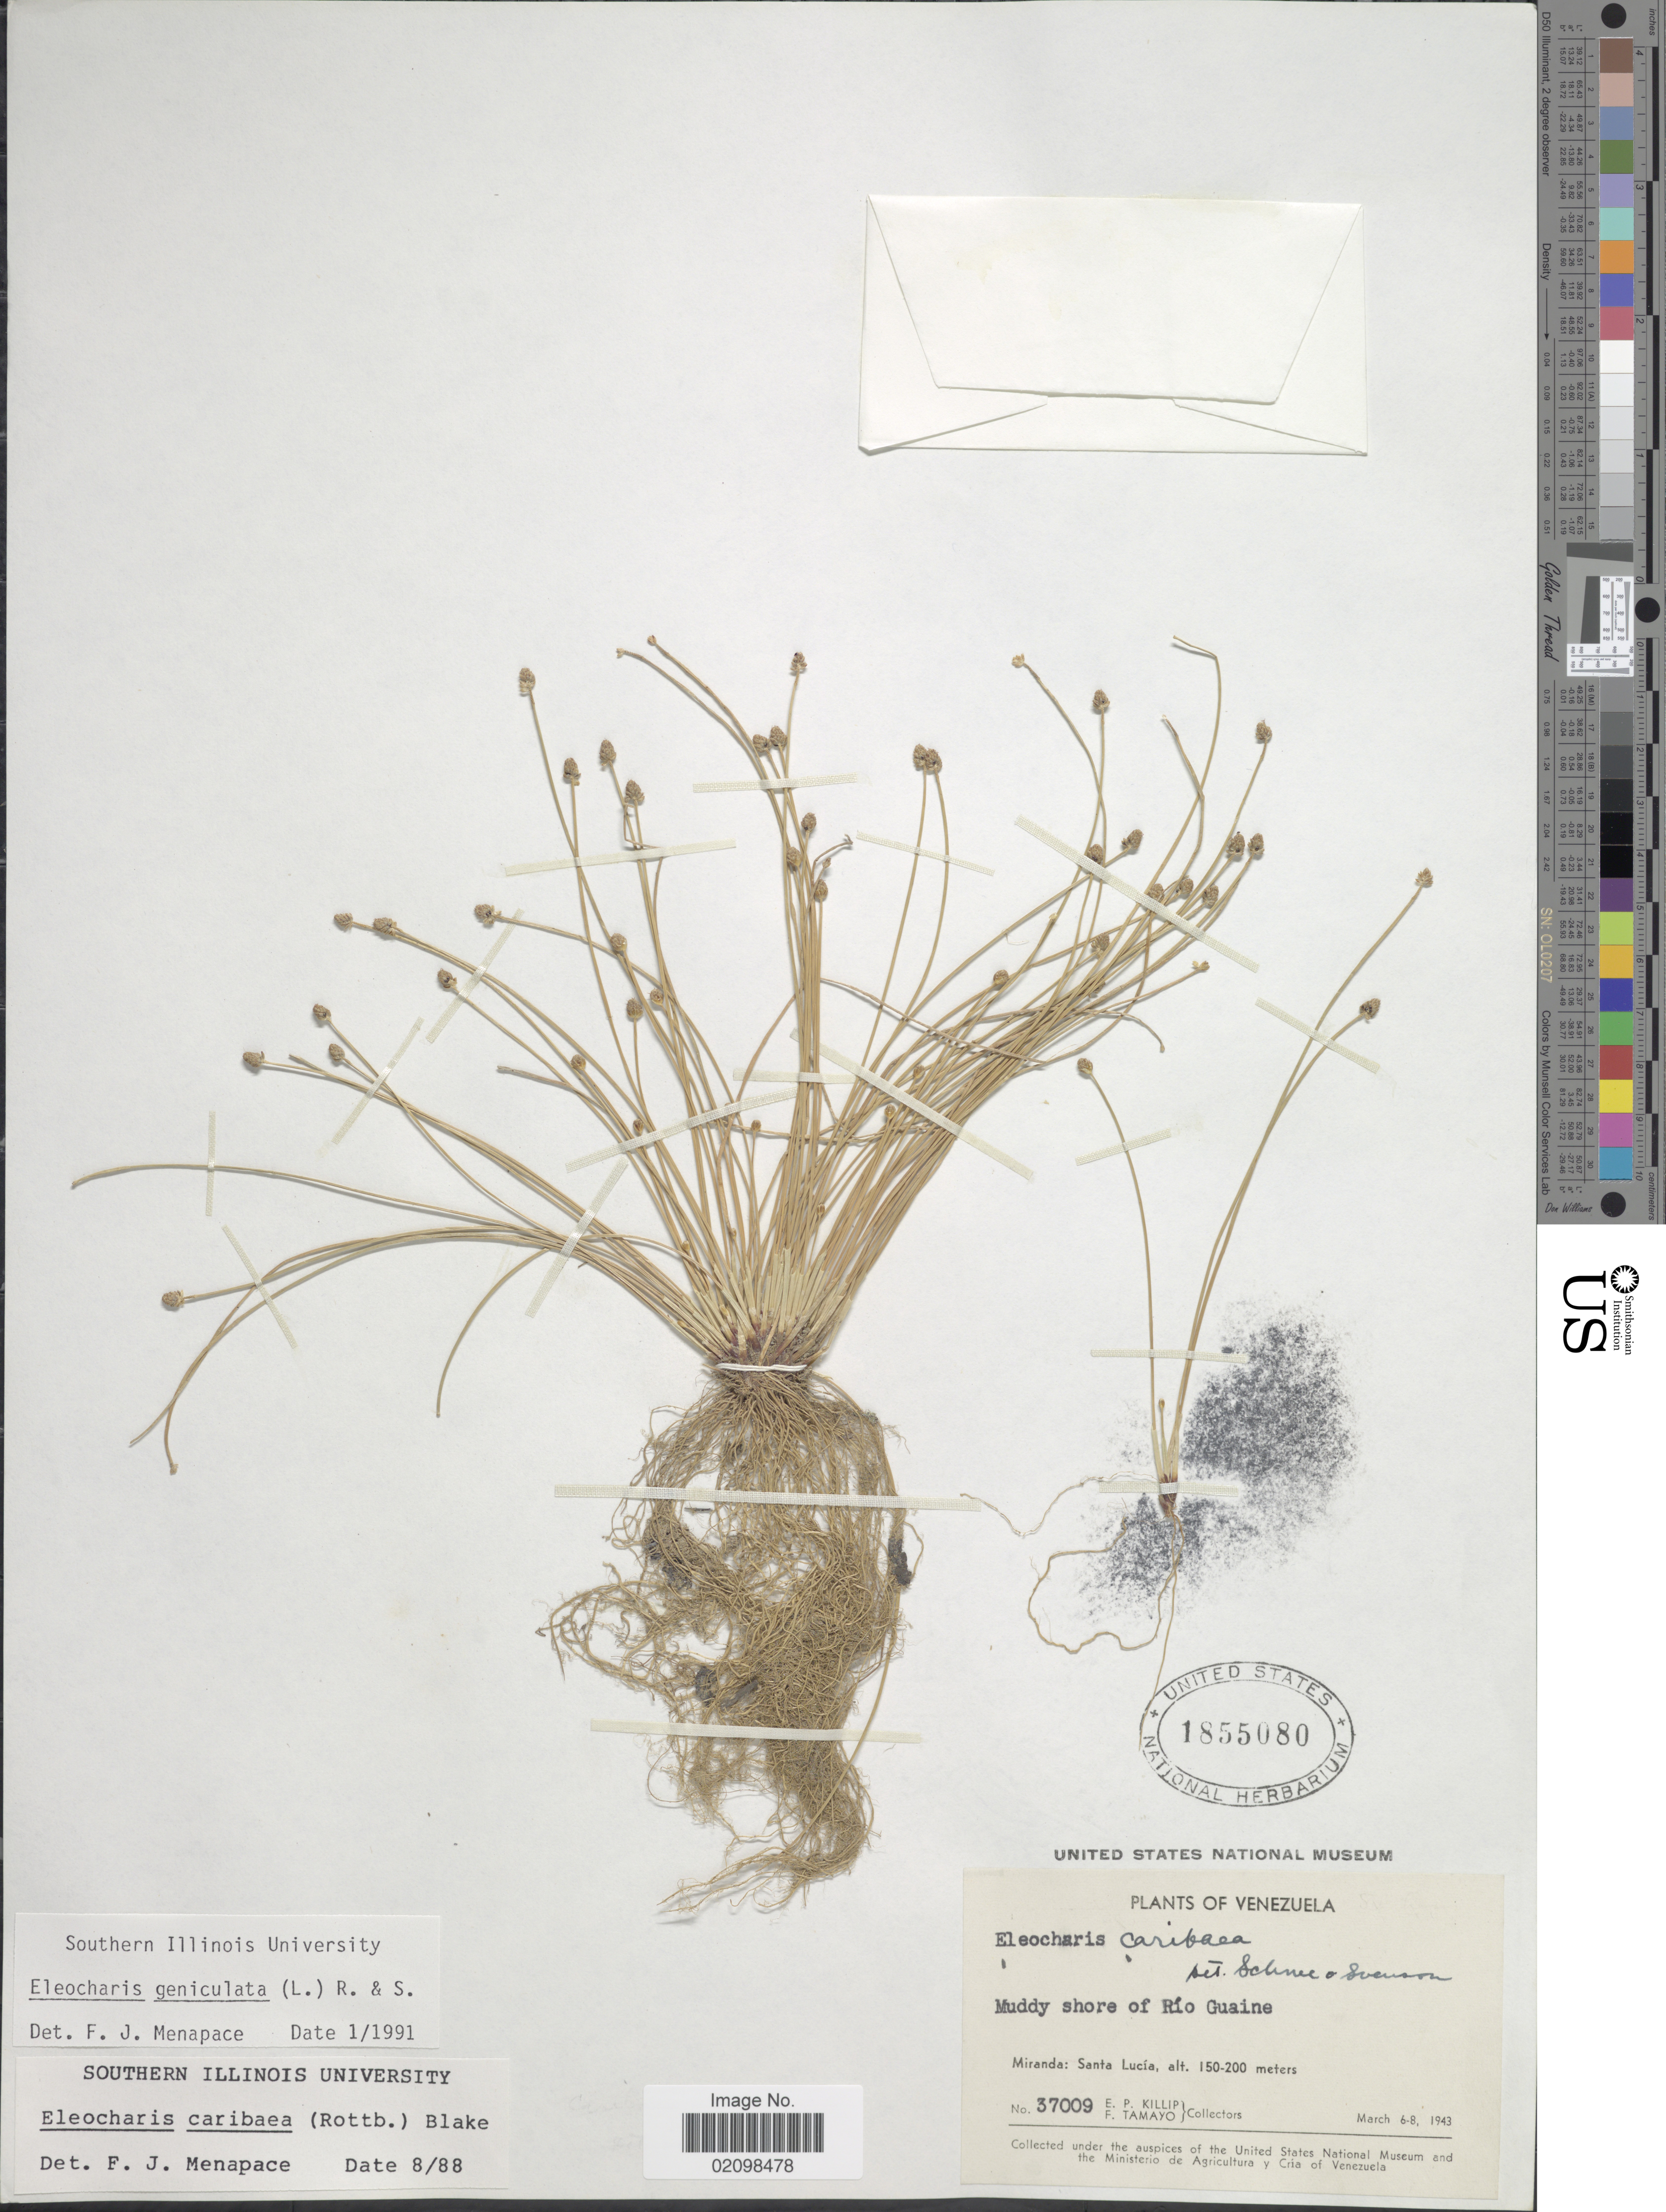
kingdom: Plantae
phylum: Tracheophyta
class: Liliopsida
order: Poales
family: Cyperaceae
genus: Eleocharis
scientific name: Eleocharis geniculata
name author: (L.) Roem. & Schult.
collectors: E. P. Killip & F. Tamayo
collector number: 37009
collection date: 1943-03-06/1943-03-08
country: Venezuela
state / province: Miranda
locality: Santa Lucía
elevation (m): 150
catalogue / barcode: US 1855080